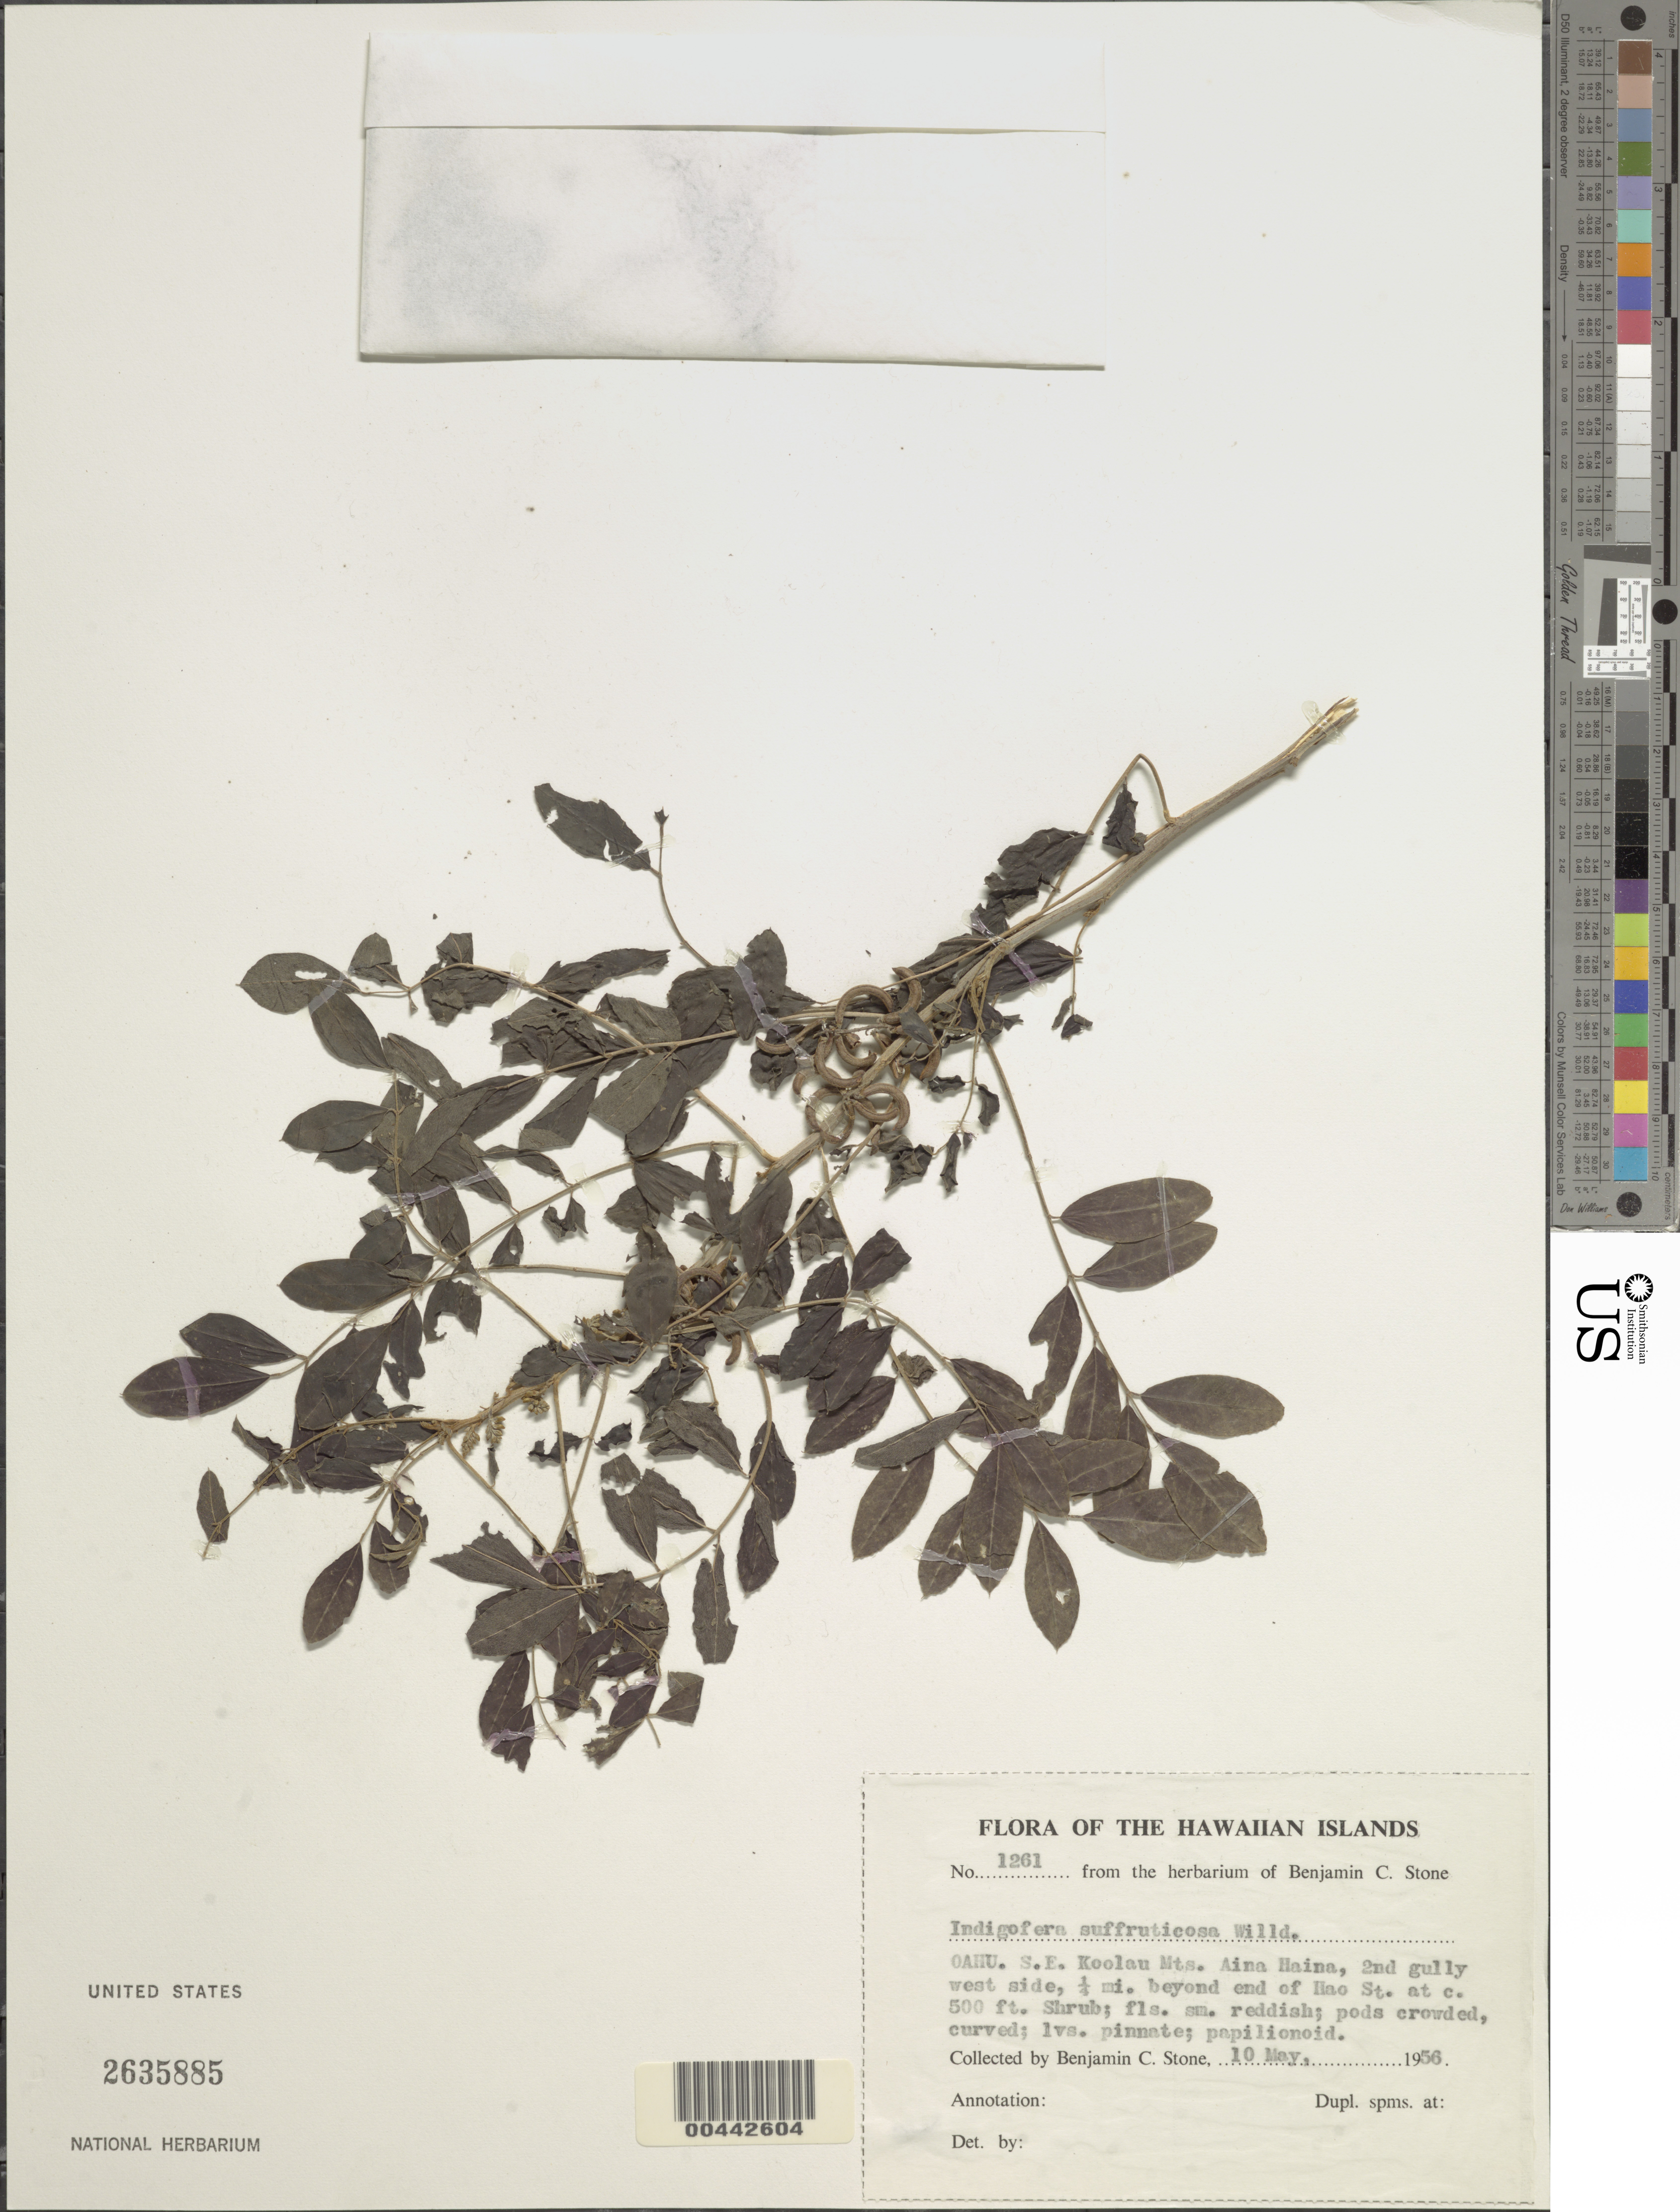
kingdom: Plantae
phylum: Tracheophyta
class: Magnoliopsida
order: Fabales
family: Fabaceae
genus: Indigofera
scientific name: Indigofera suffruticosa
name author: Mill.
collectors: B. C. Stone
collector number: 1261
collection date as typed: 10 May 1956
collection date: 1956-05-10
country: United States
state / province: Hawaii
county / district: Honolulu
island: Oahu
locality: Southeast Koolau Mts., Aina Haina, 2nd gully west side, 0.25 mi. beyond end of Hao St.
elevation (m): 152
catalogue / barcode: US 2635885